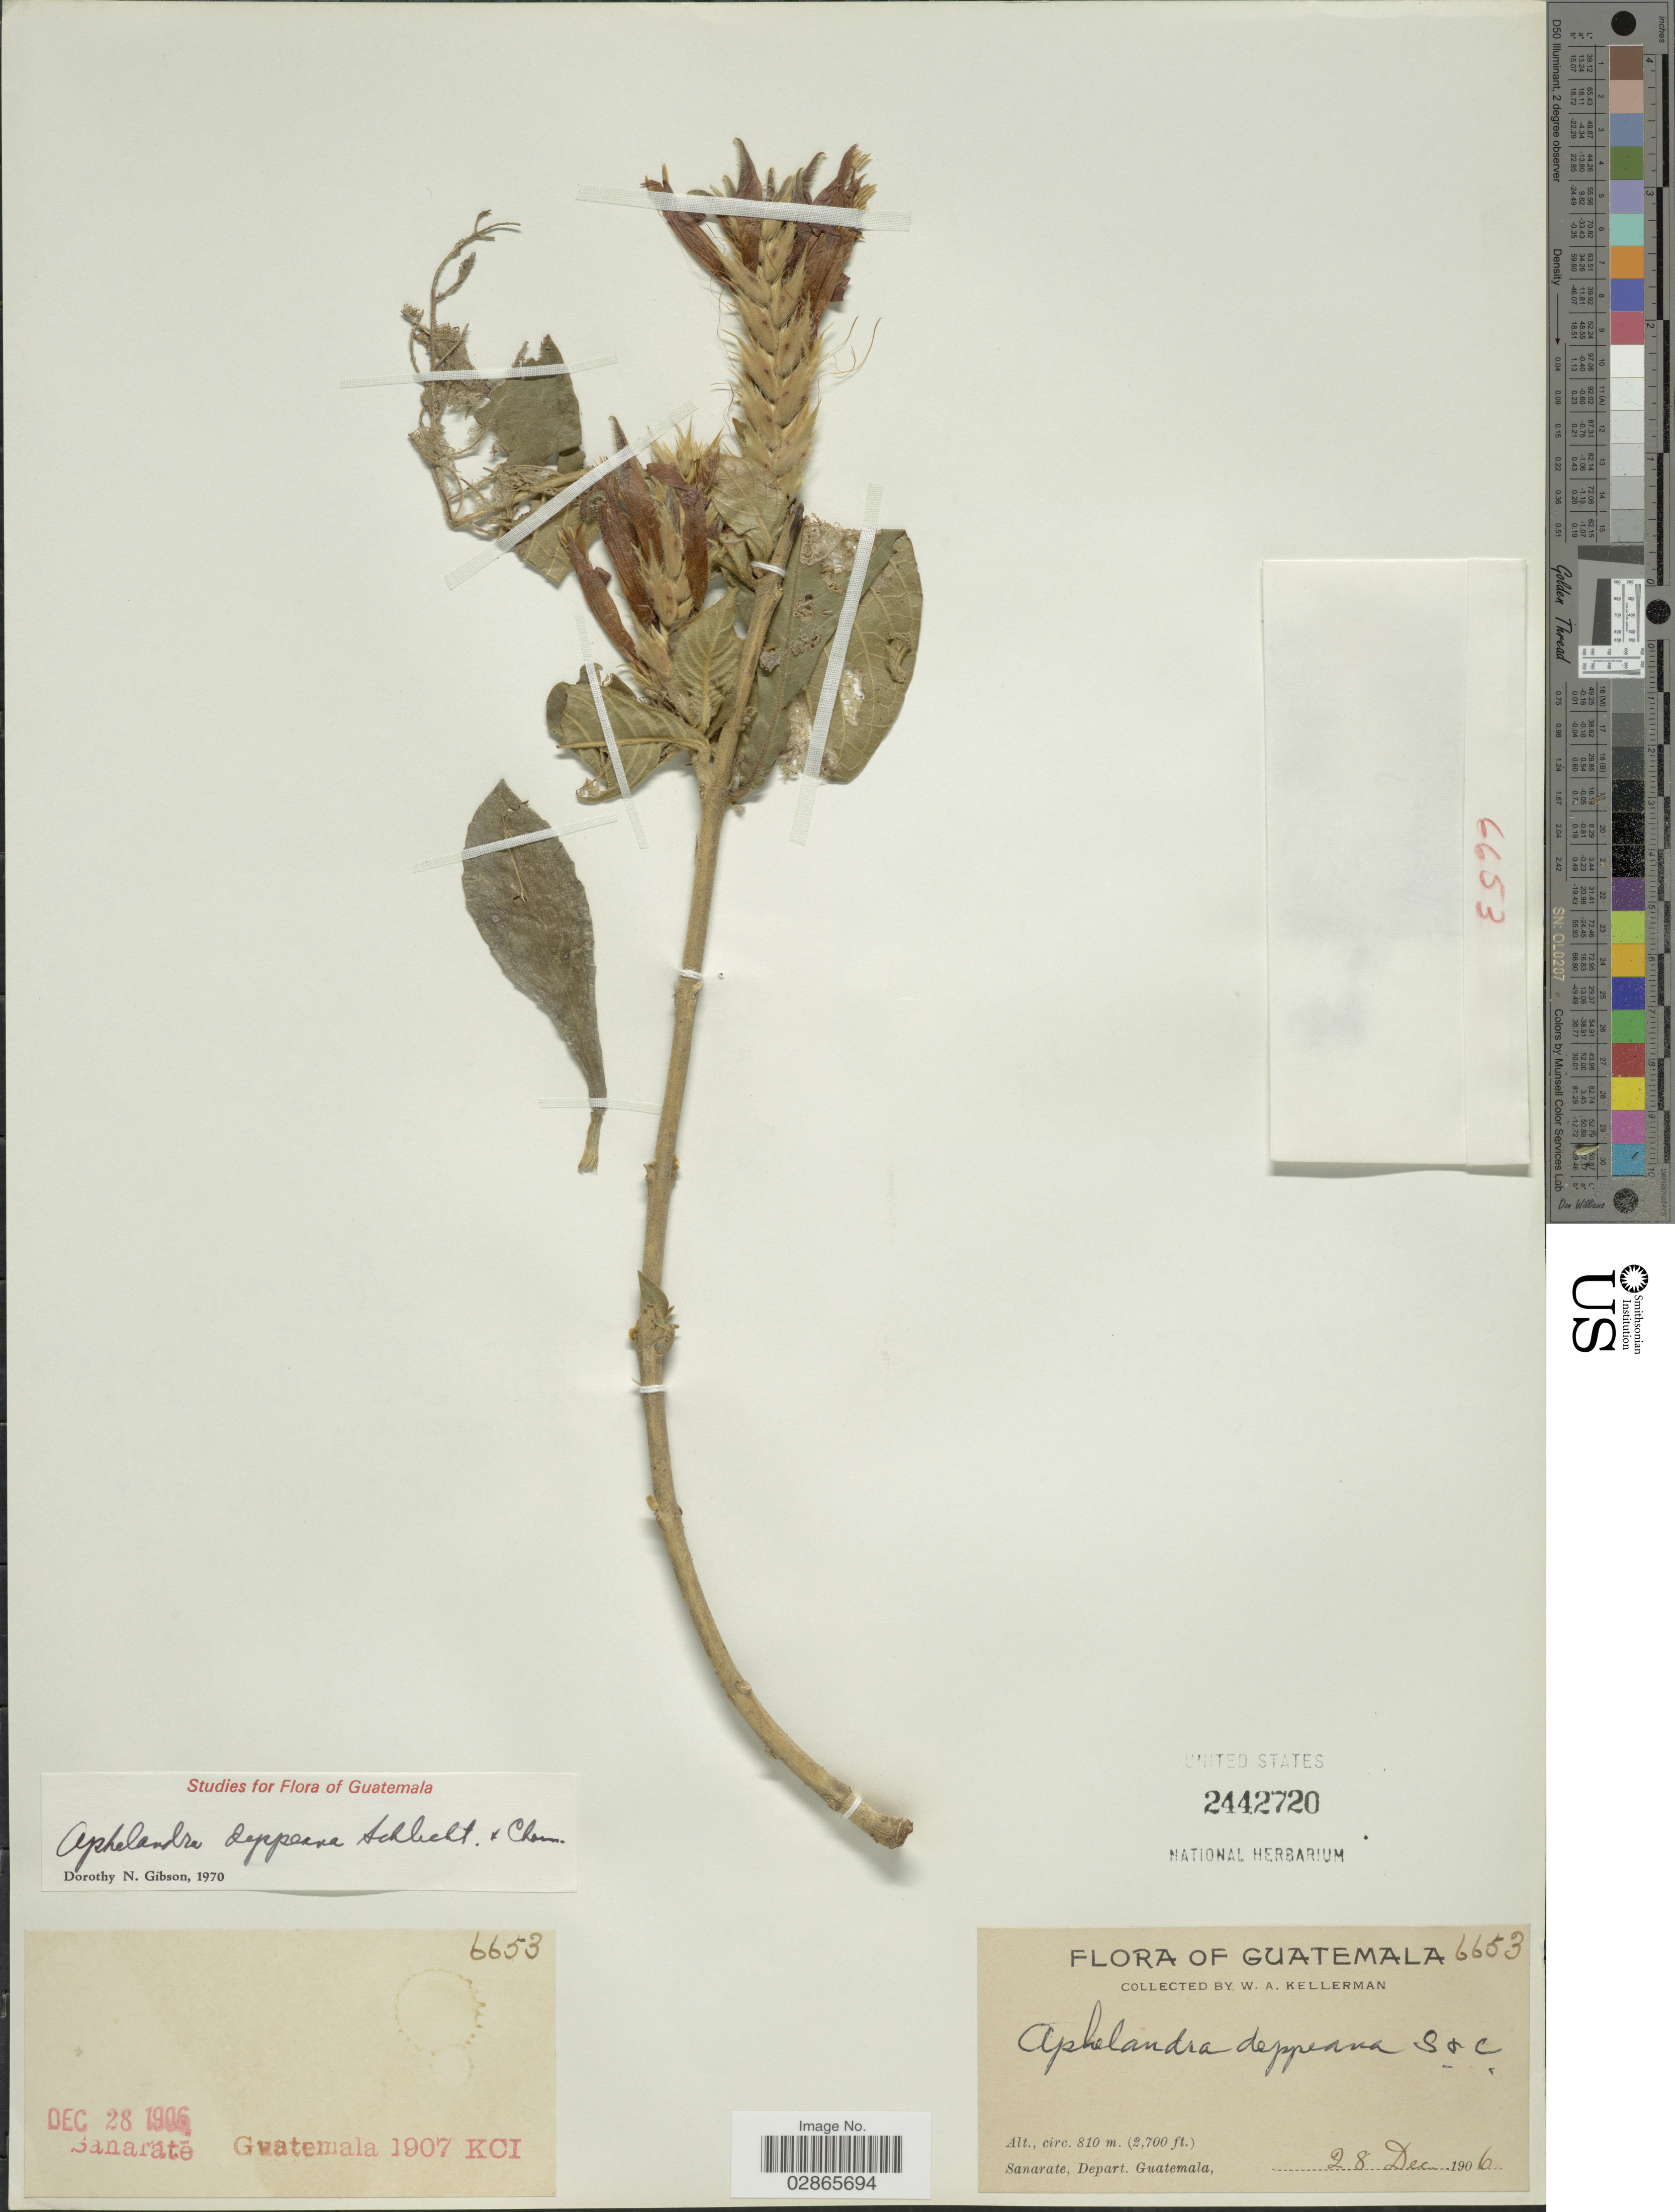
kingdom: Plantae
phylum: Tracheophyta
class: Magnoliopsida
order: Lamiales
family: Acanthaceae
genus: Aphelandra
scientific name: Aphelandra deppeana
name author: Schltdl. & Cham.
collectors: W. Kellerman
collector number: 6653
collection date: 1906-12-28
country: Guatemala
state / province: Guatemala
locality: Sanarate, Depart. Guatemala.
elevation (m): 810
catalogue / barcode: US 2442720